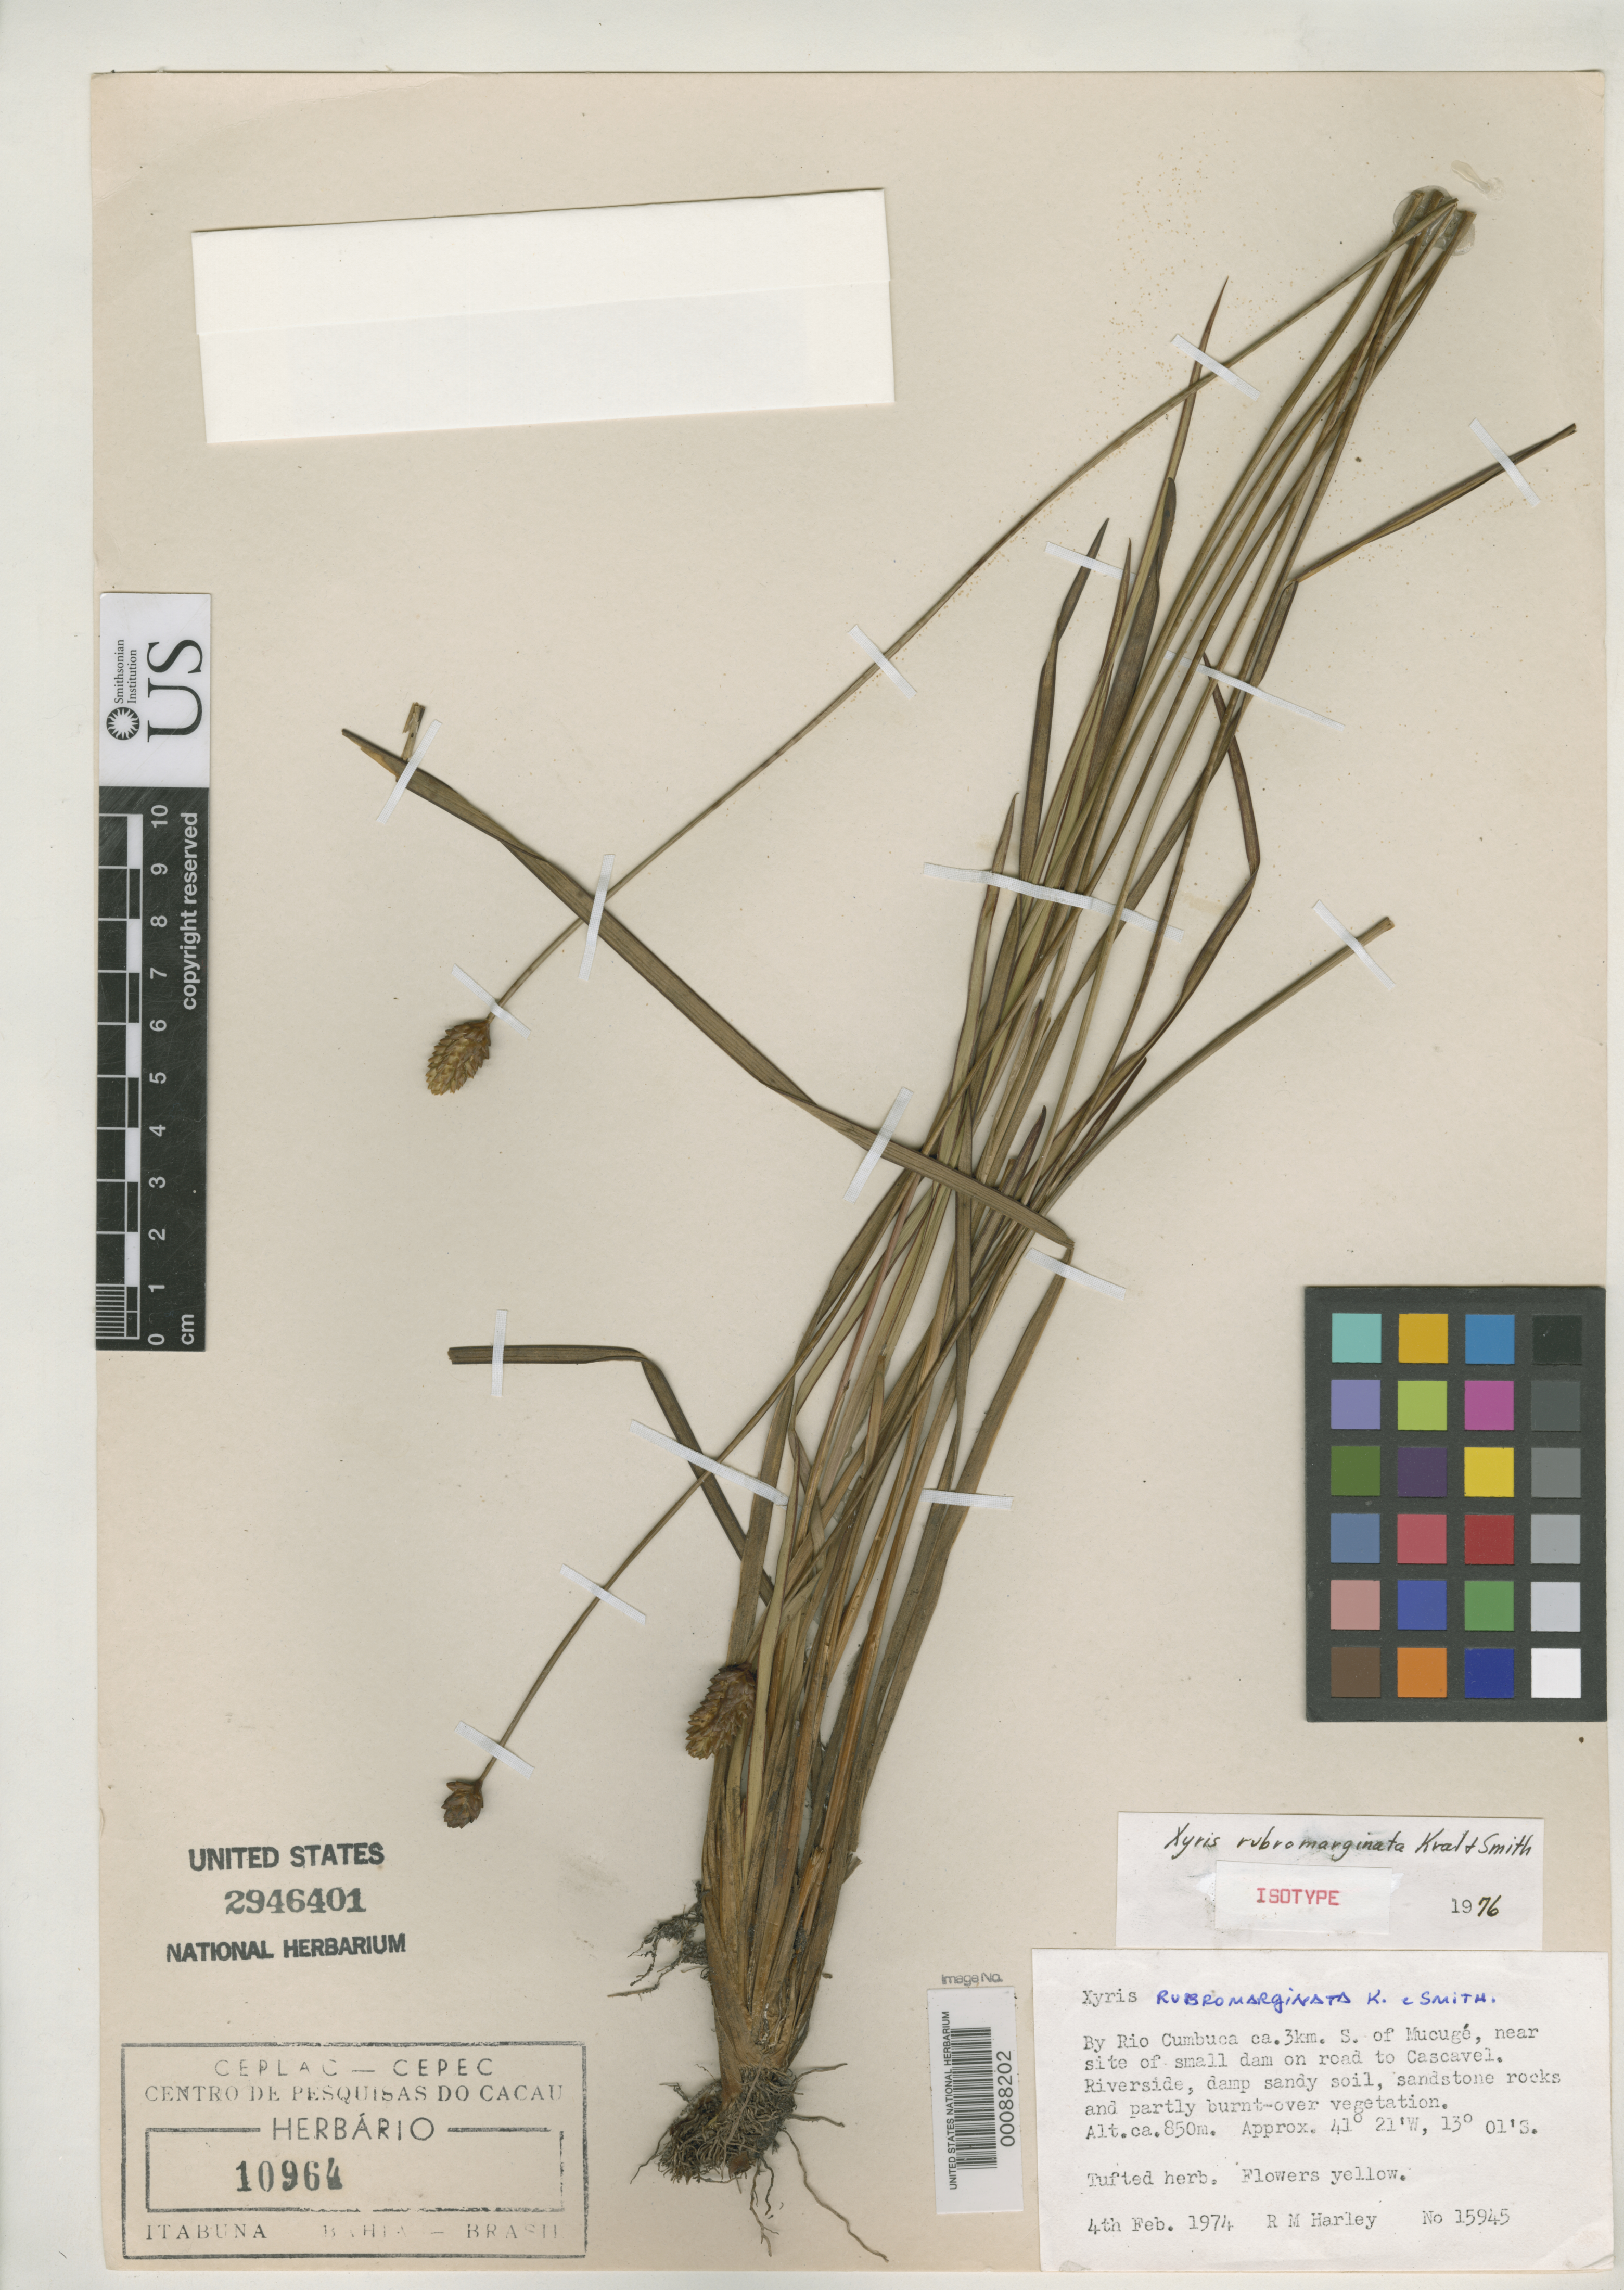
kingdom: Plantae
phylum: Tracheophyta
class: Liliopsida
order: Poales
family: Xyridaceae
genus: Xyris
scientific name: Xyris rubromarginata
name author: Kral & L.B. Sm.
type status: Isotype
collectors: R. M. Harley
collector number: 15945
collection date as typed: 04 Feb 1974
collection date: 1974-02-04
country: Brazil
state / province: Bahia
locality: By Rio Cumbuca ca 3 km S of Mucuge, near site of small dam on road to Cascavel.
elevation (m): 850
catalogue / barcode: US 2946401